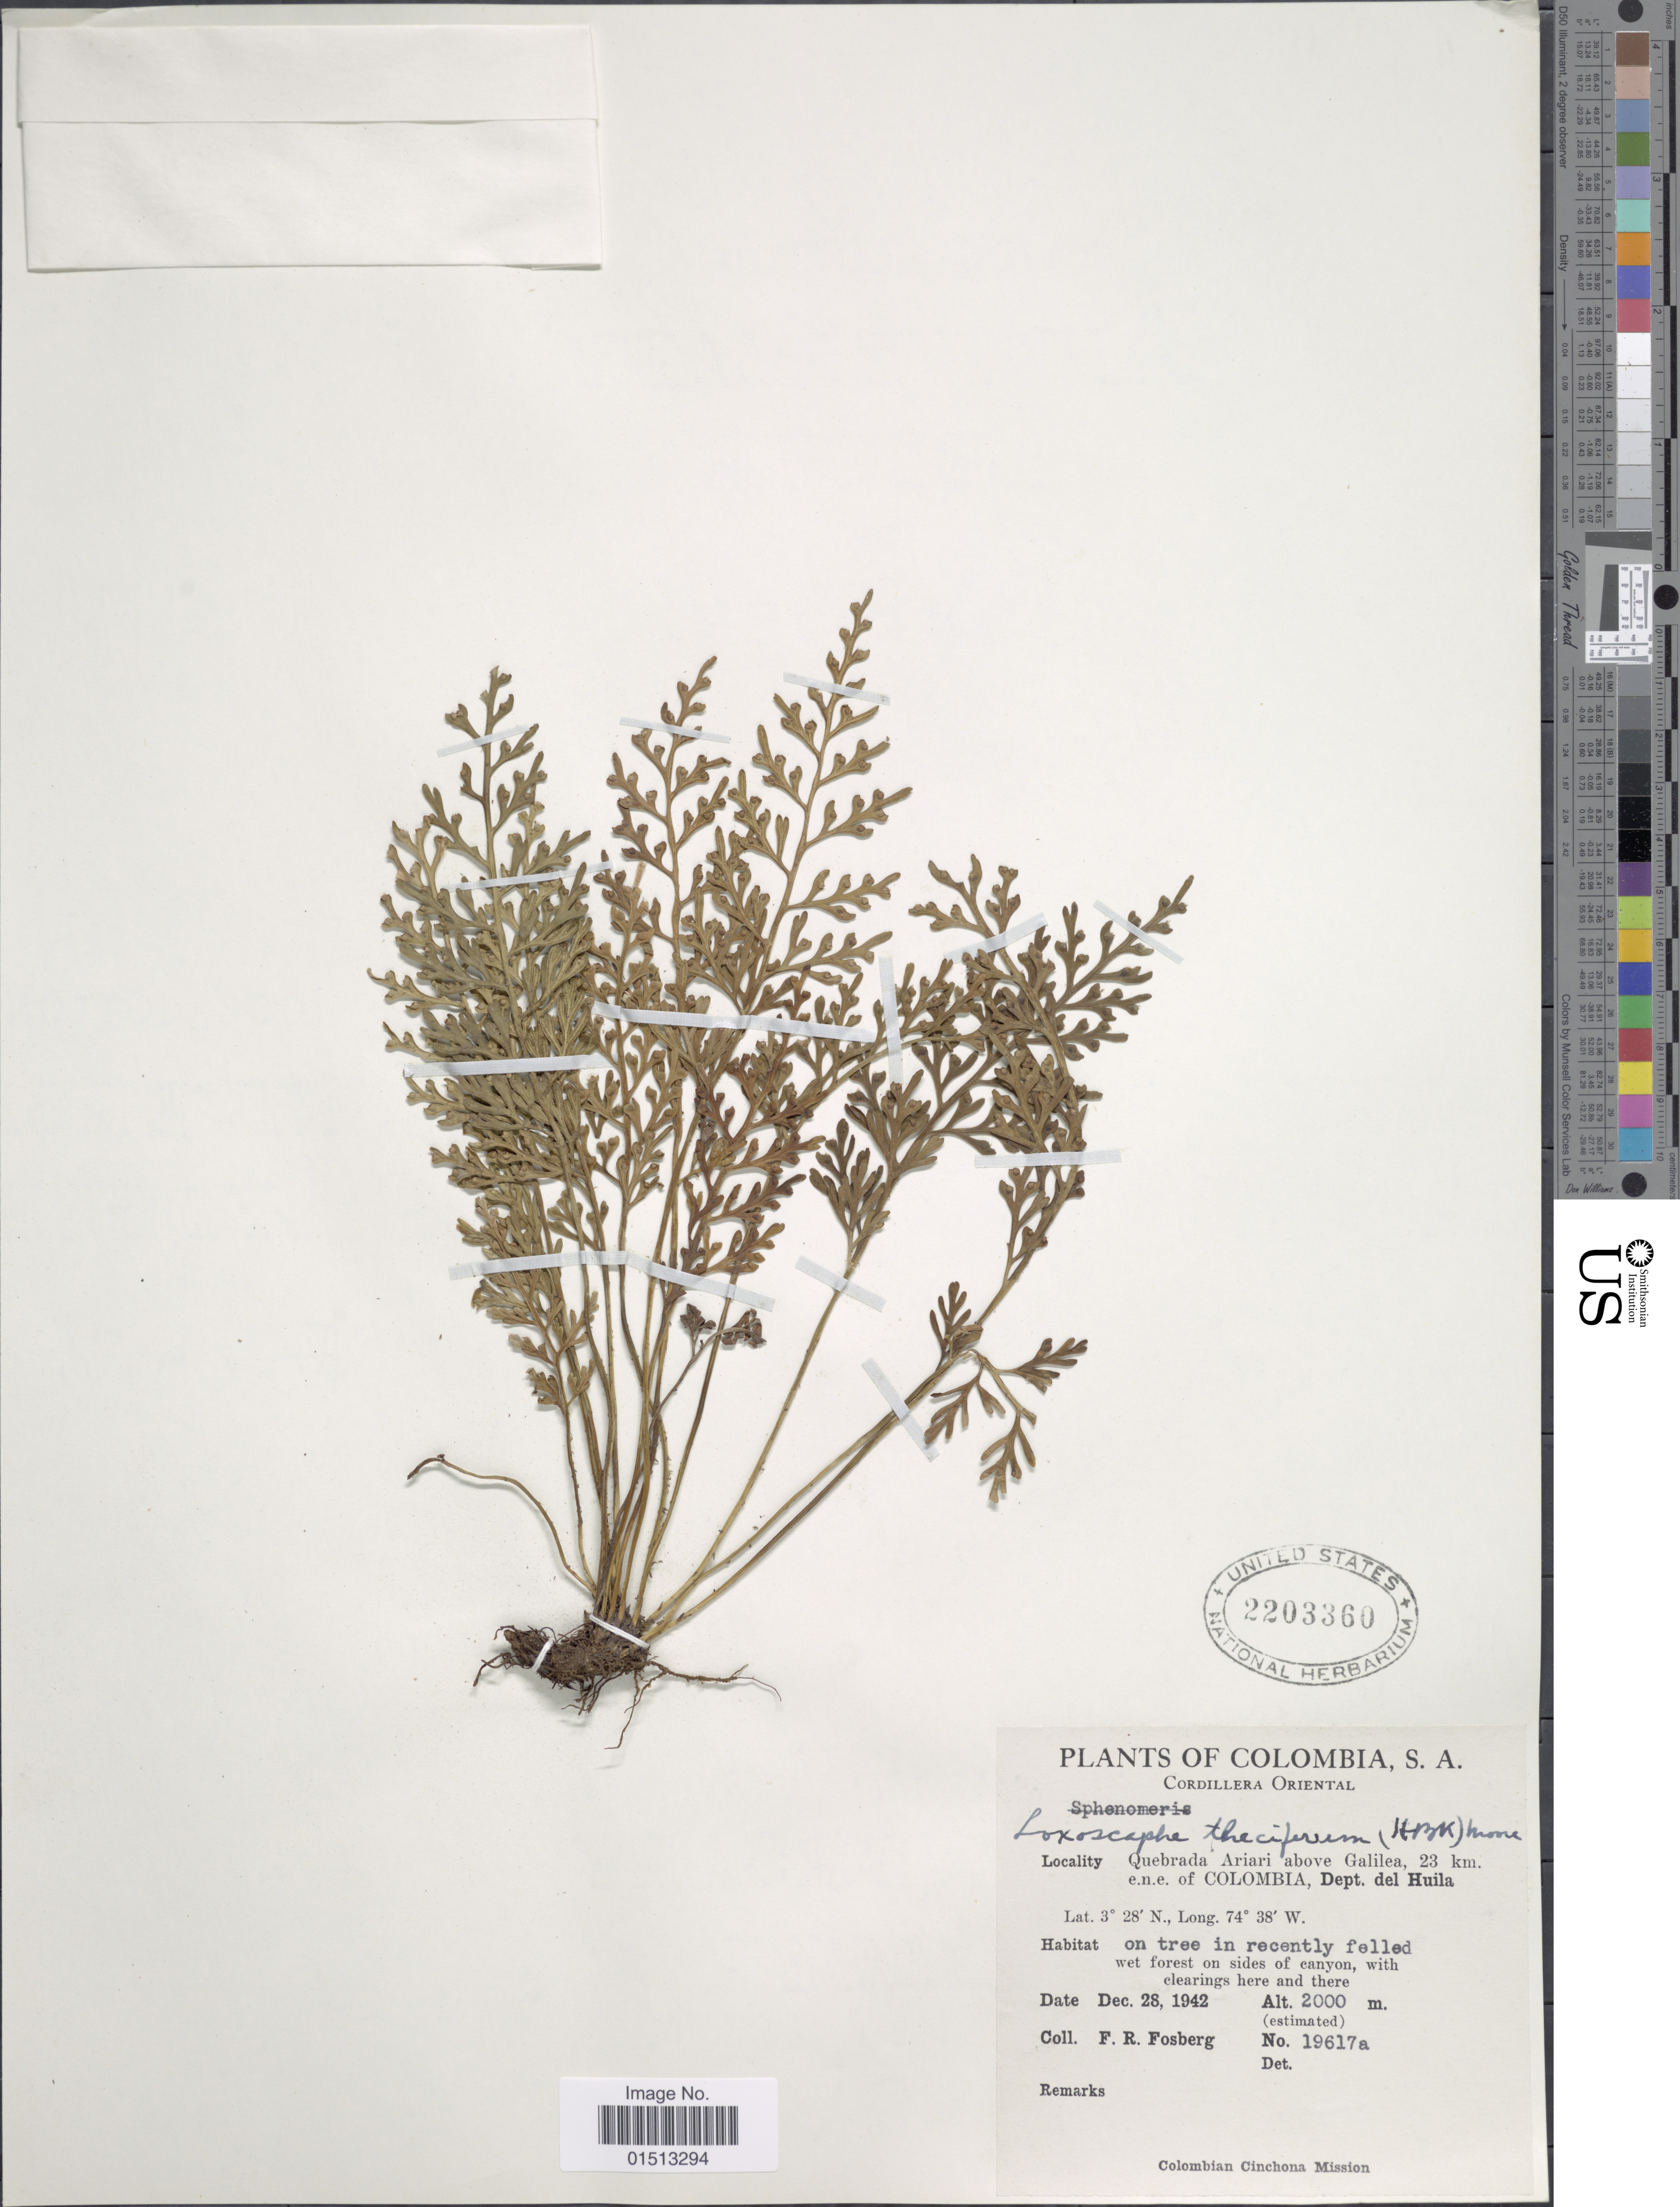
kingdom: Plantae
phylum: Tracheophyta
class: Polypodiopsida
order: Polypodiales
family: Aspleniaceae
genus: Asplenium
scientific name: Asplenium theciferum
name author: (Kunth) Mett.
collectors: F. R. Fosberg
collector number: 19617a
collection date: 1942-12-28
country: Colombia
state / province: Huila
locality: Cordillera Oriental, Quebrada Ariari above Galilea, 23 km. e.n.e. of Colombia.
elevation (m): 2000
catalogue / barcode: US 2203360